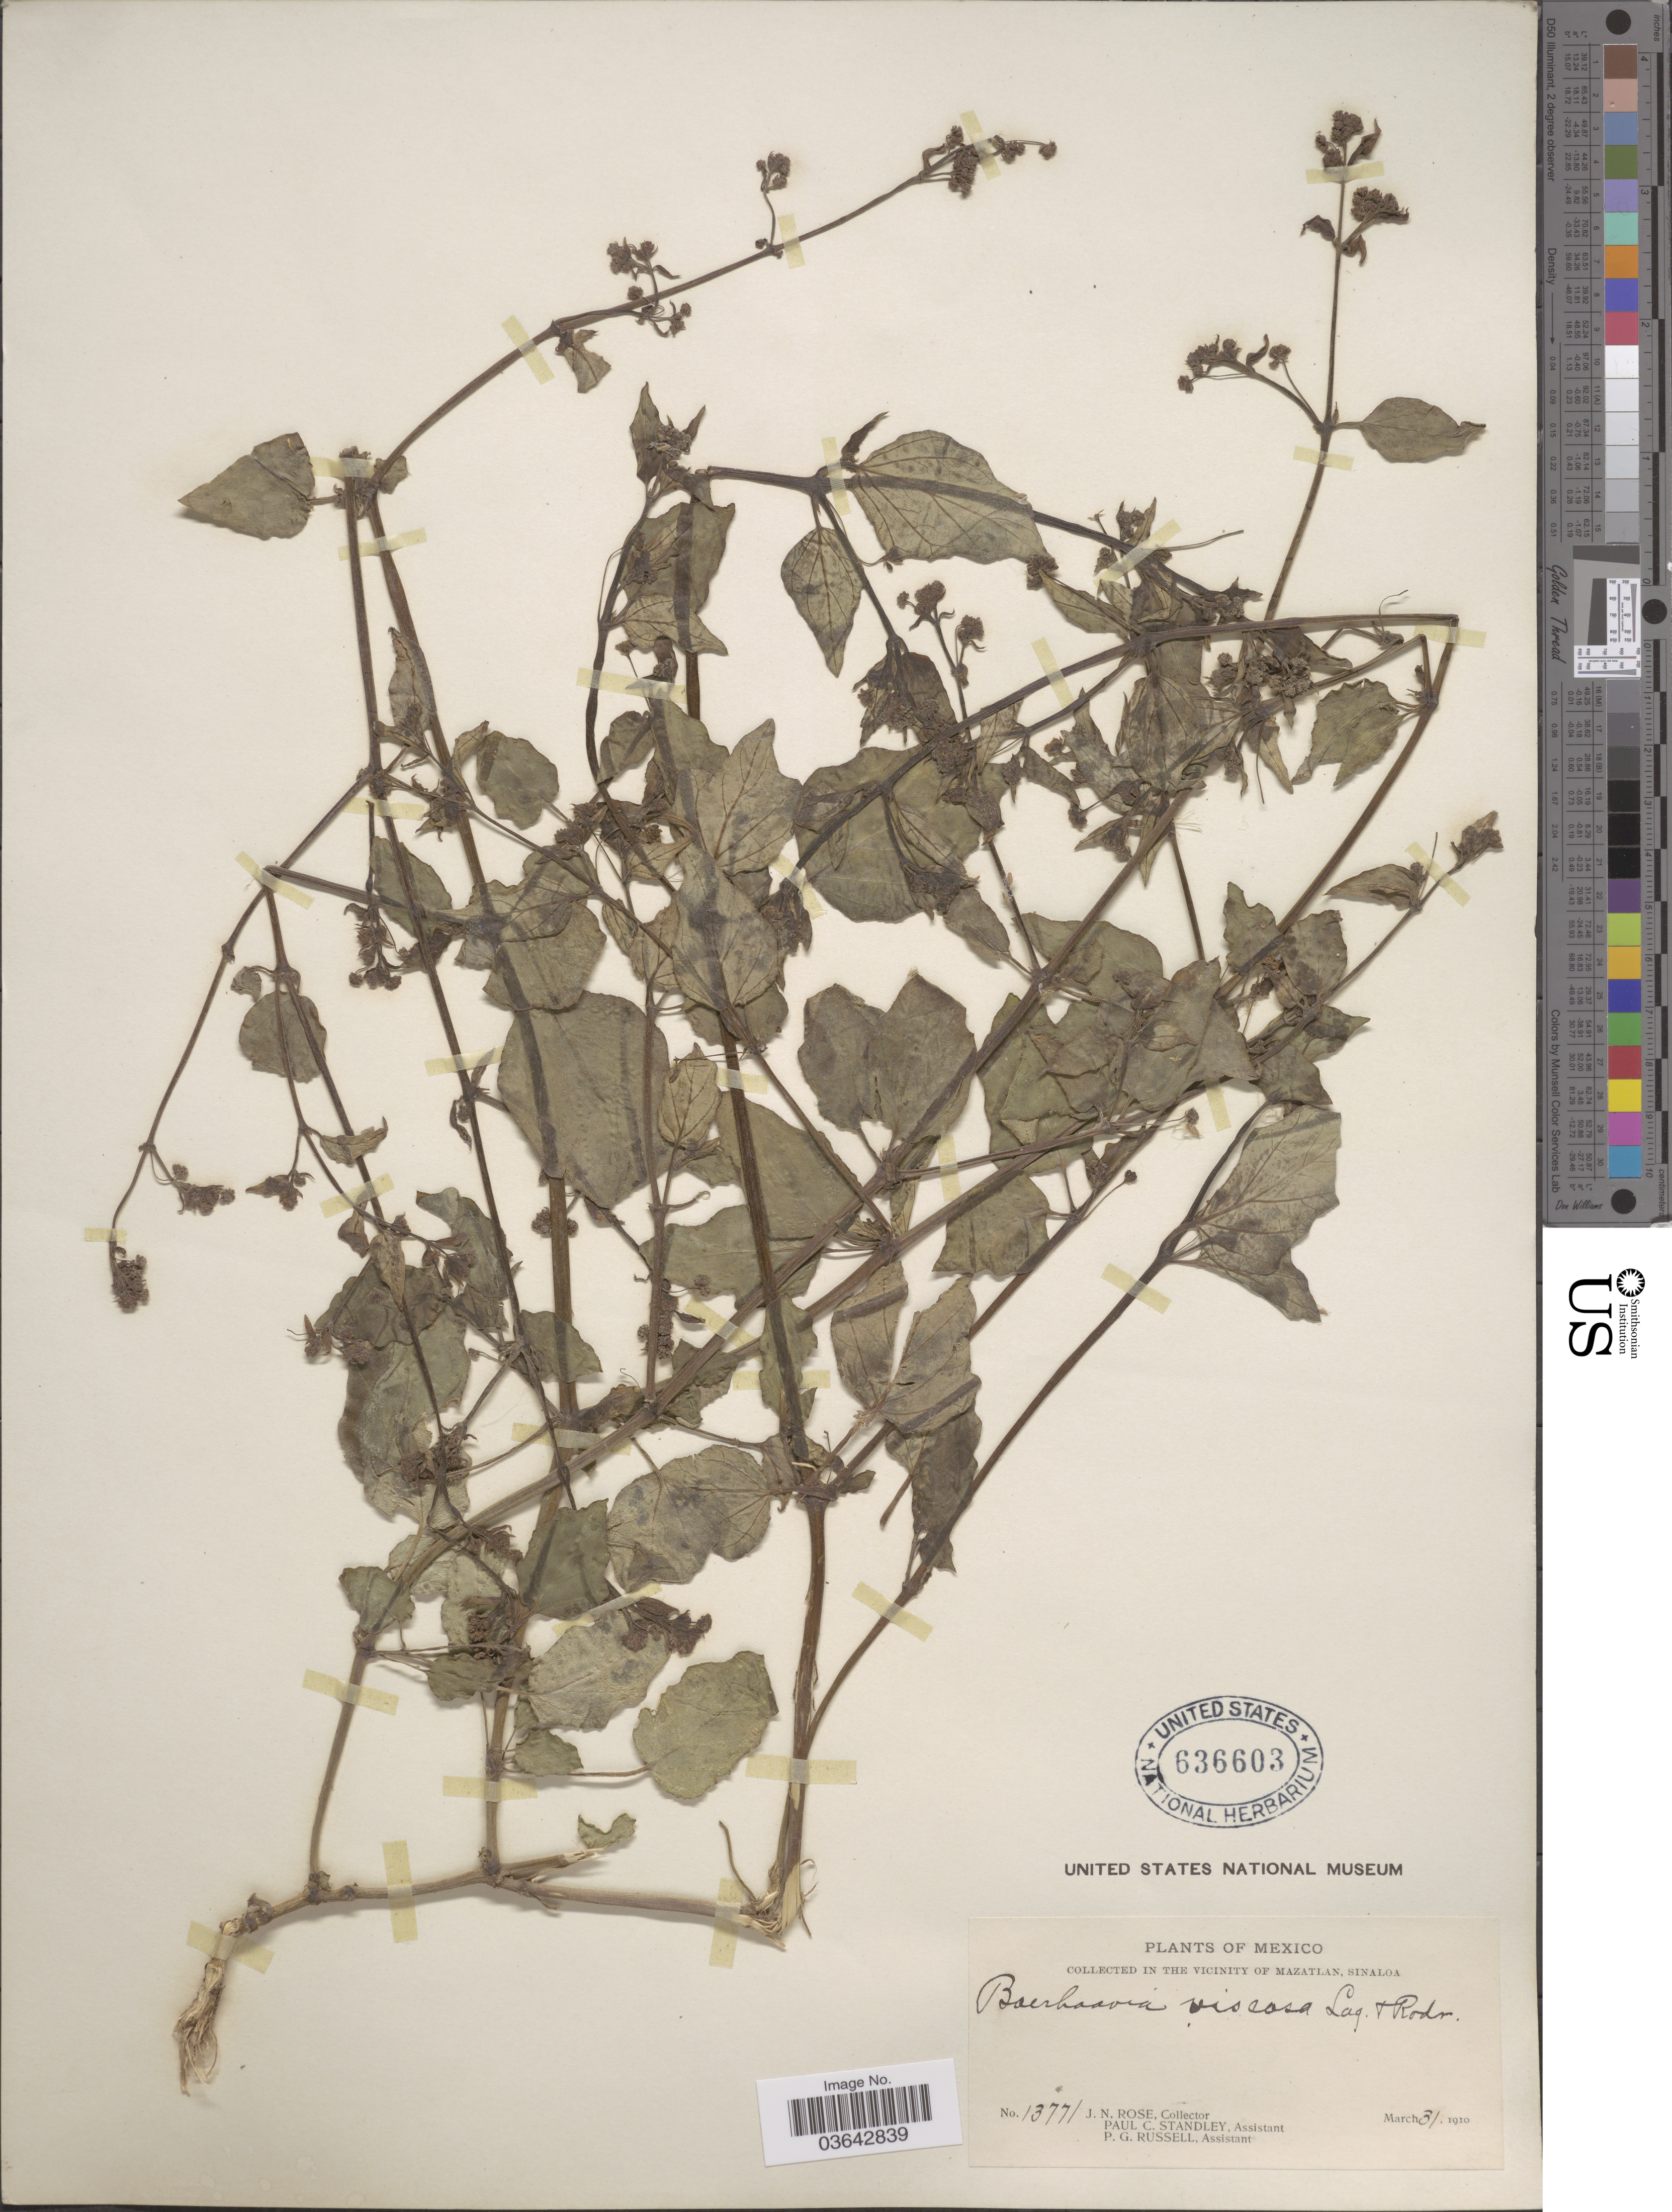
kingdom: Plantae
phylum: Tracheophyta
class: Magnoliopsida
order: Caryophyllales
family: Nyctaginaceae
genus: Boerhavia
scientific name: Boerhavia caribaea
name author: Jacq.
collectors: J. N. Rose, P. C. Standley & P. G. Russell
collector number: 13771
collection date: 1910-03-31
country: Mexico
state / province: Sinaloa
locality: In the vicinity of Mazatlan.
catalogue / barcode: US 636603